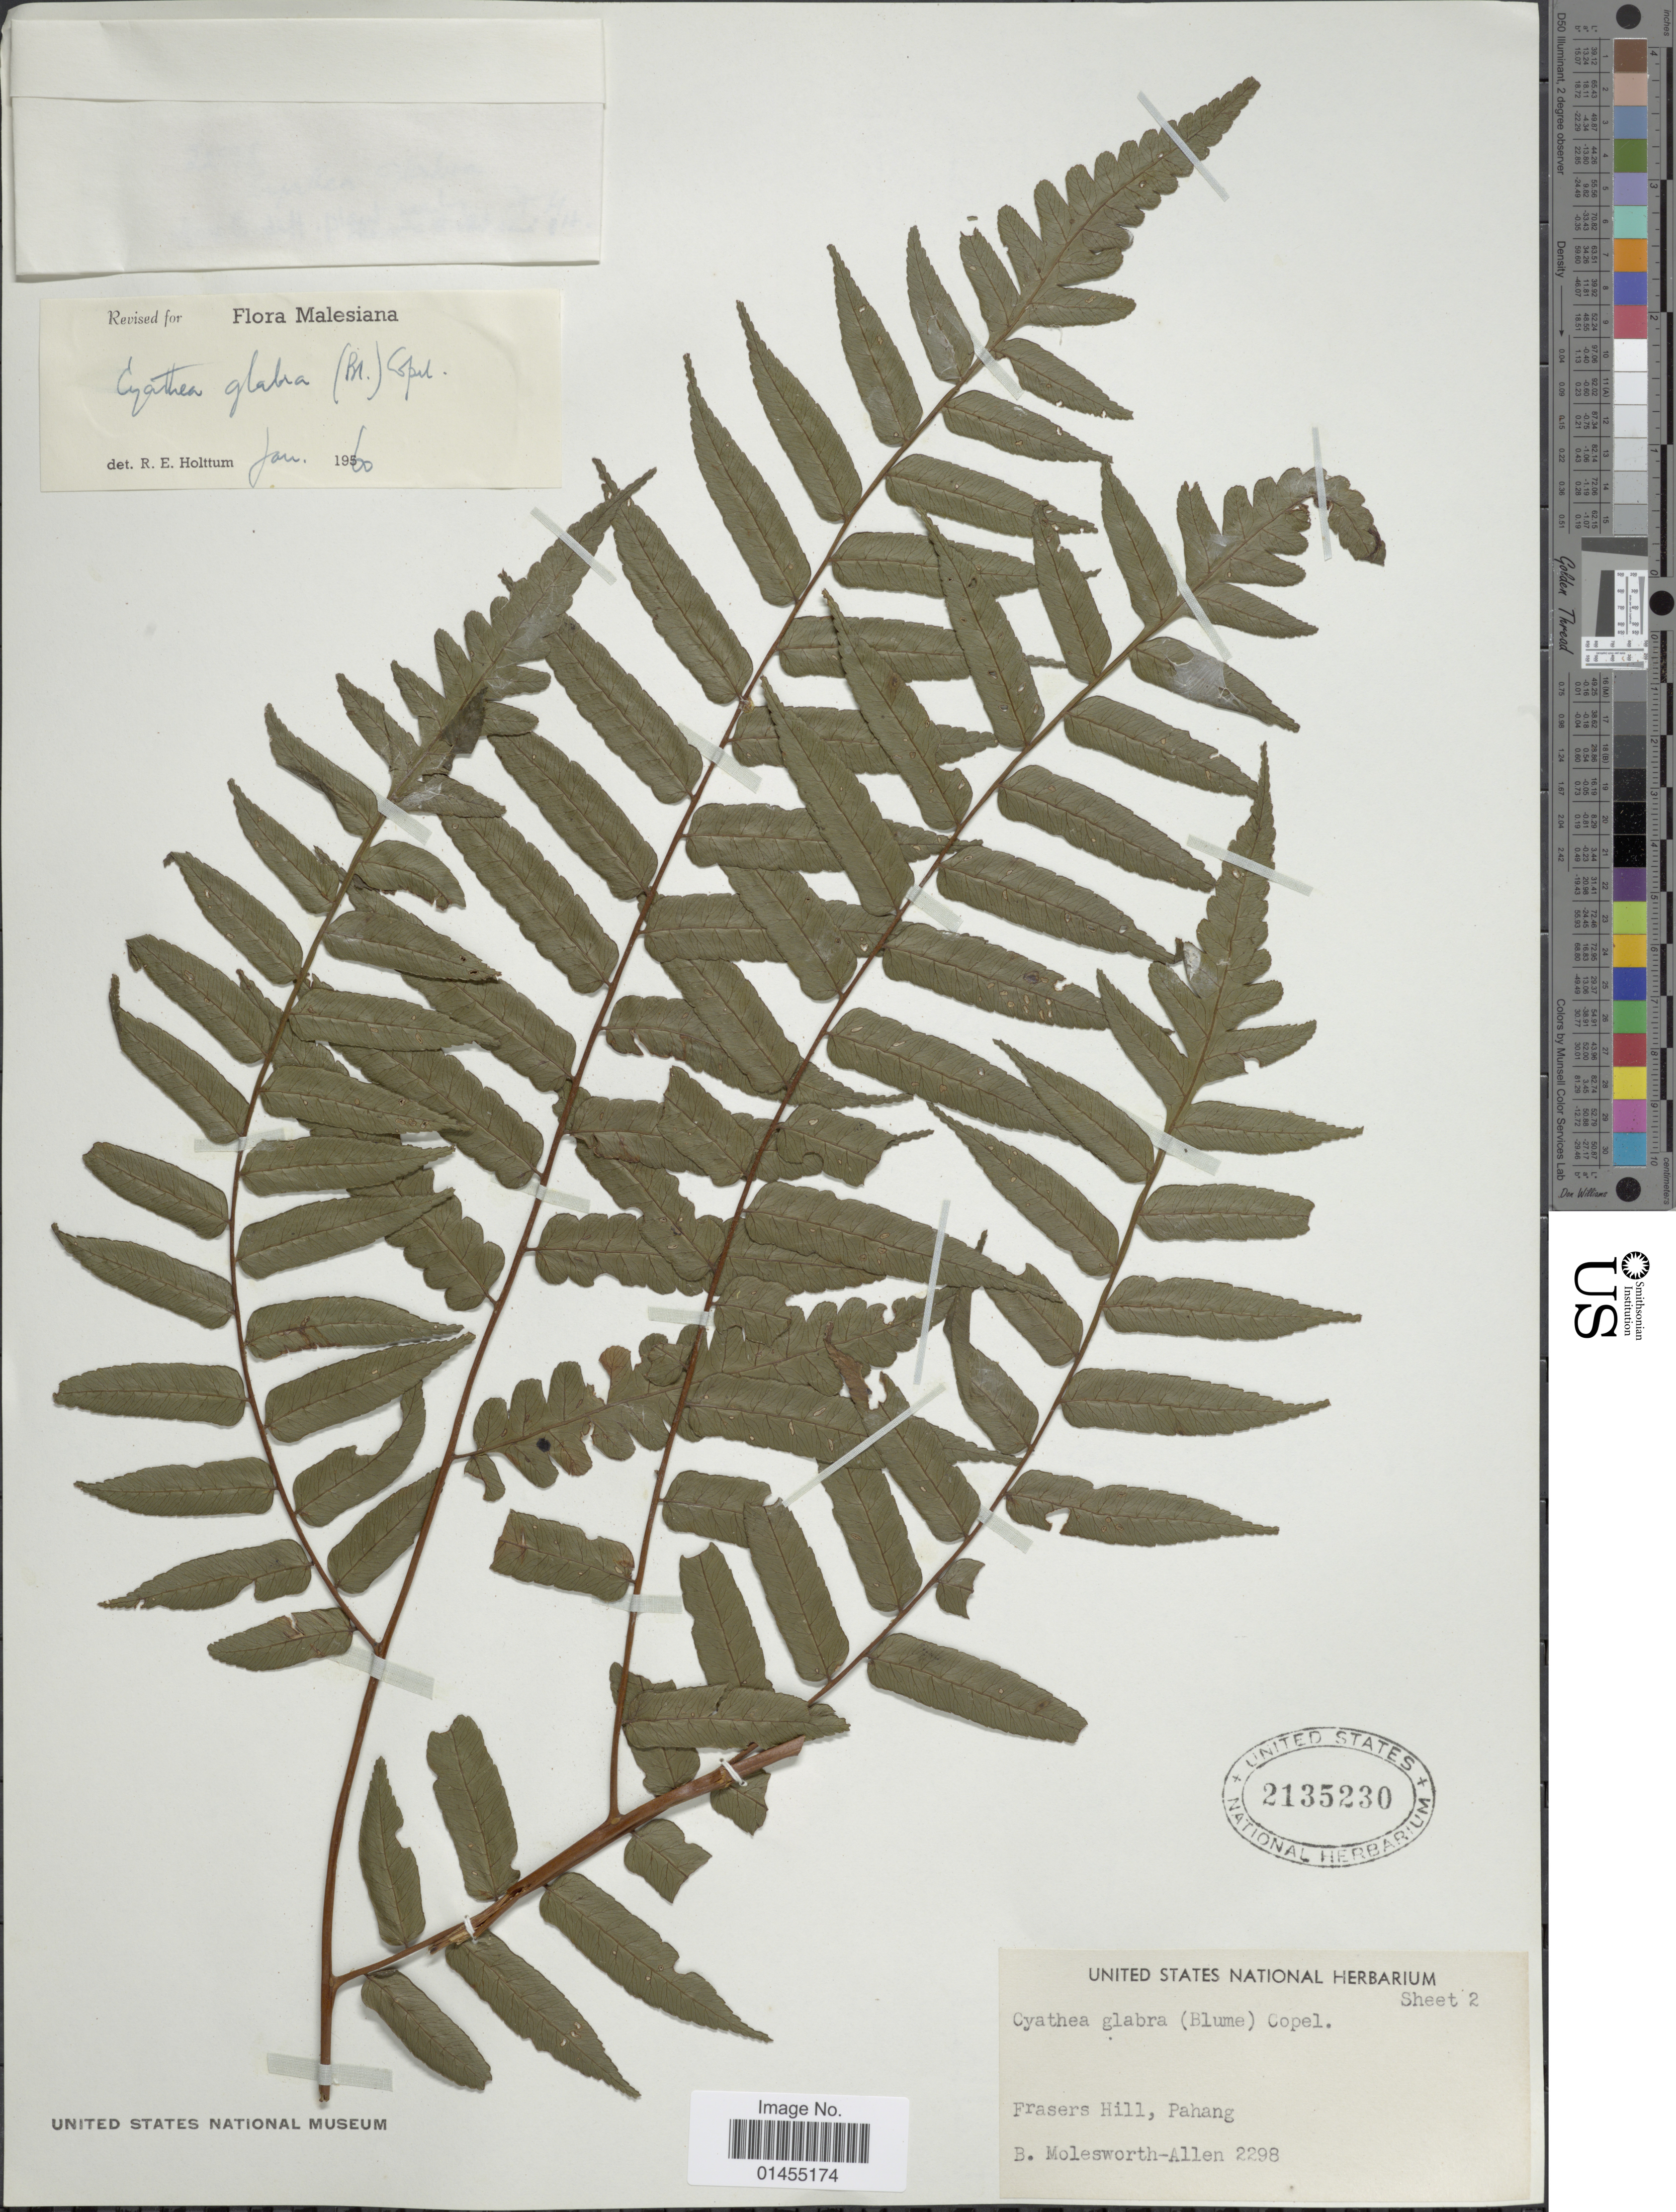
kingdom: Plantae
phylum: Tracheophyta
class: Polypodiopsida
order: Cyatheales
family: Cyatheaceae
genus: Alsophila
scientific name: Alsophila glabra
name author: (Blume) Hook.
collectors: B. E. G. Molesworth-Allen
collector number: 2298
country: Malaysia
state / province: Pahang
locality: Frasers Hill.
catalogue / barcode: US 2135230